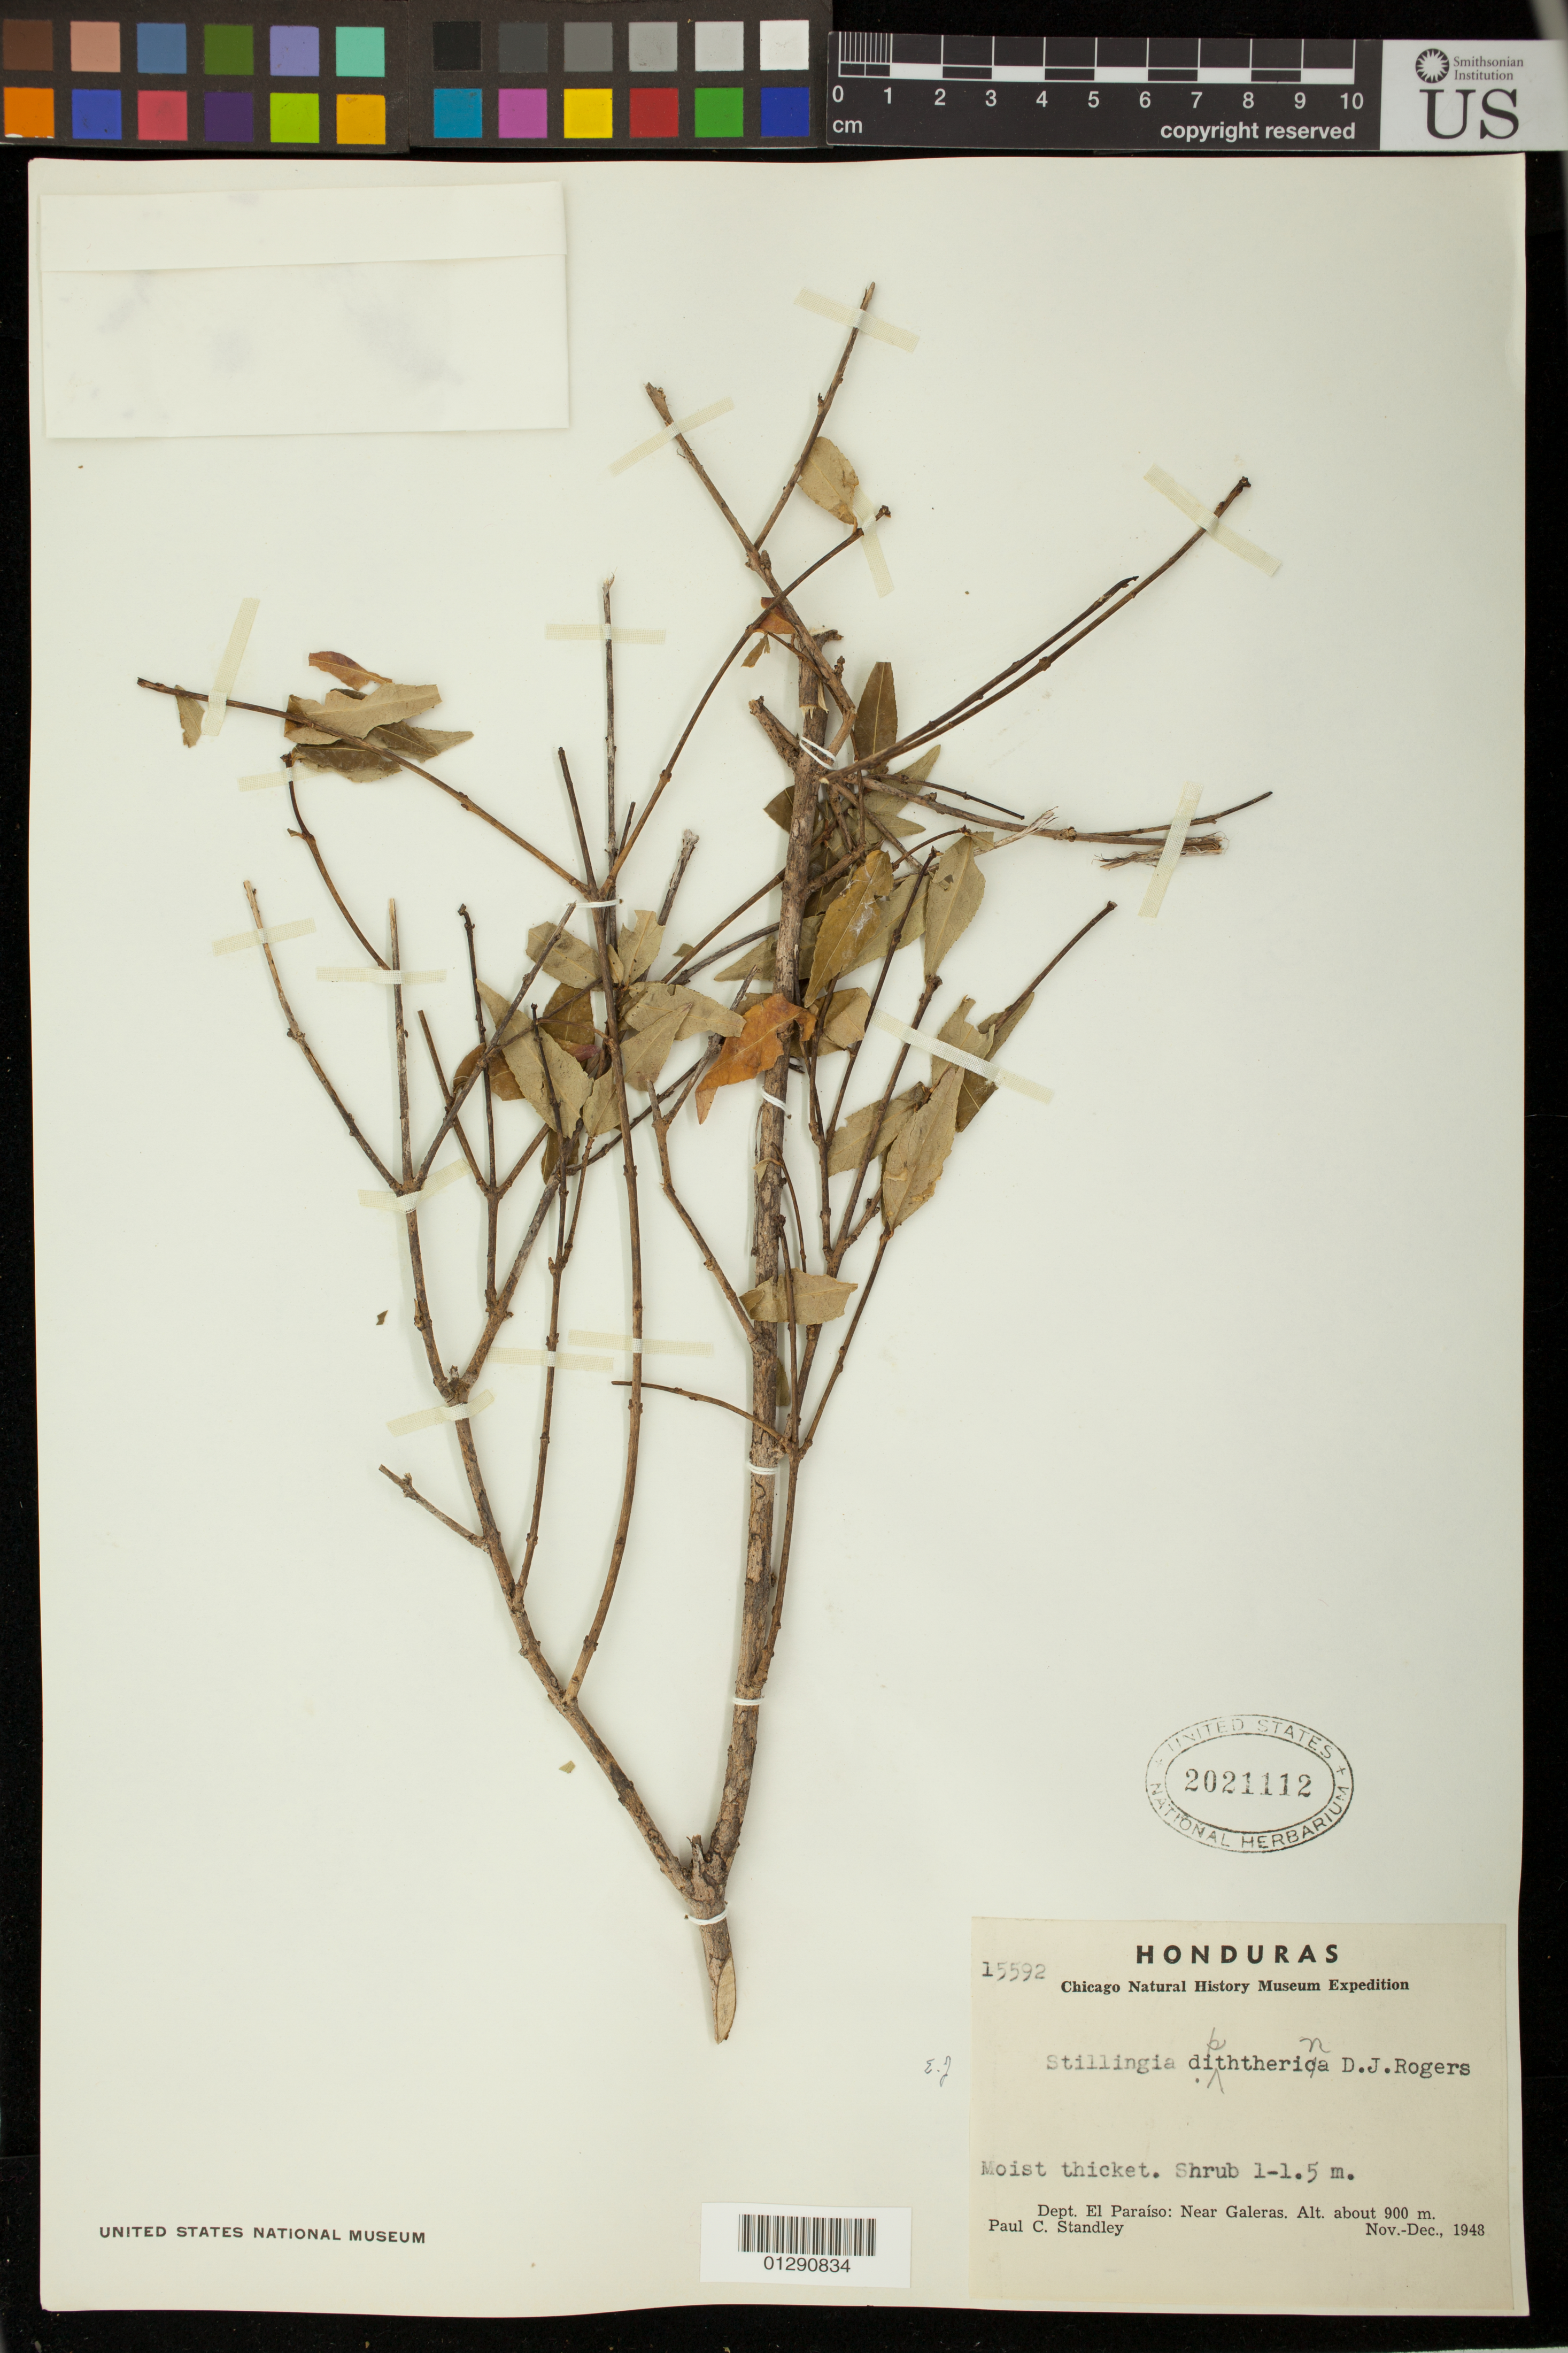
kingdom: Plantae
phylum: Tracheophyta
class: Magnoliopsida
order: Malpighiales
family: Euphorbiaceae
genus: Stillingia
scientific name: Stillingia diphtherina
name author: D.J. Rogers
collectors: P. C. Standley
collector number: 15592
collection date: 1948-11/1948-12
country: Honduras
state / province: El Paraíso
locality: Near Galeras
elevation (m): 900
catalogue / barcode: US 2021112